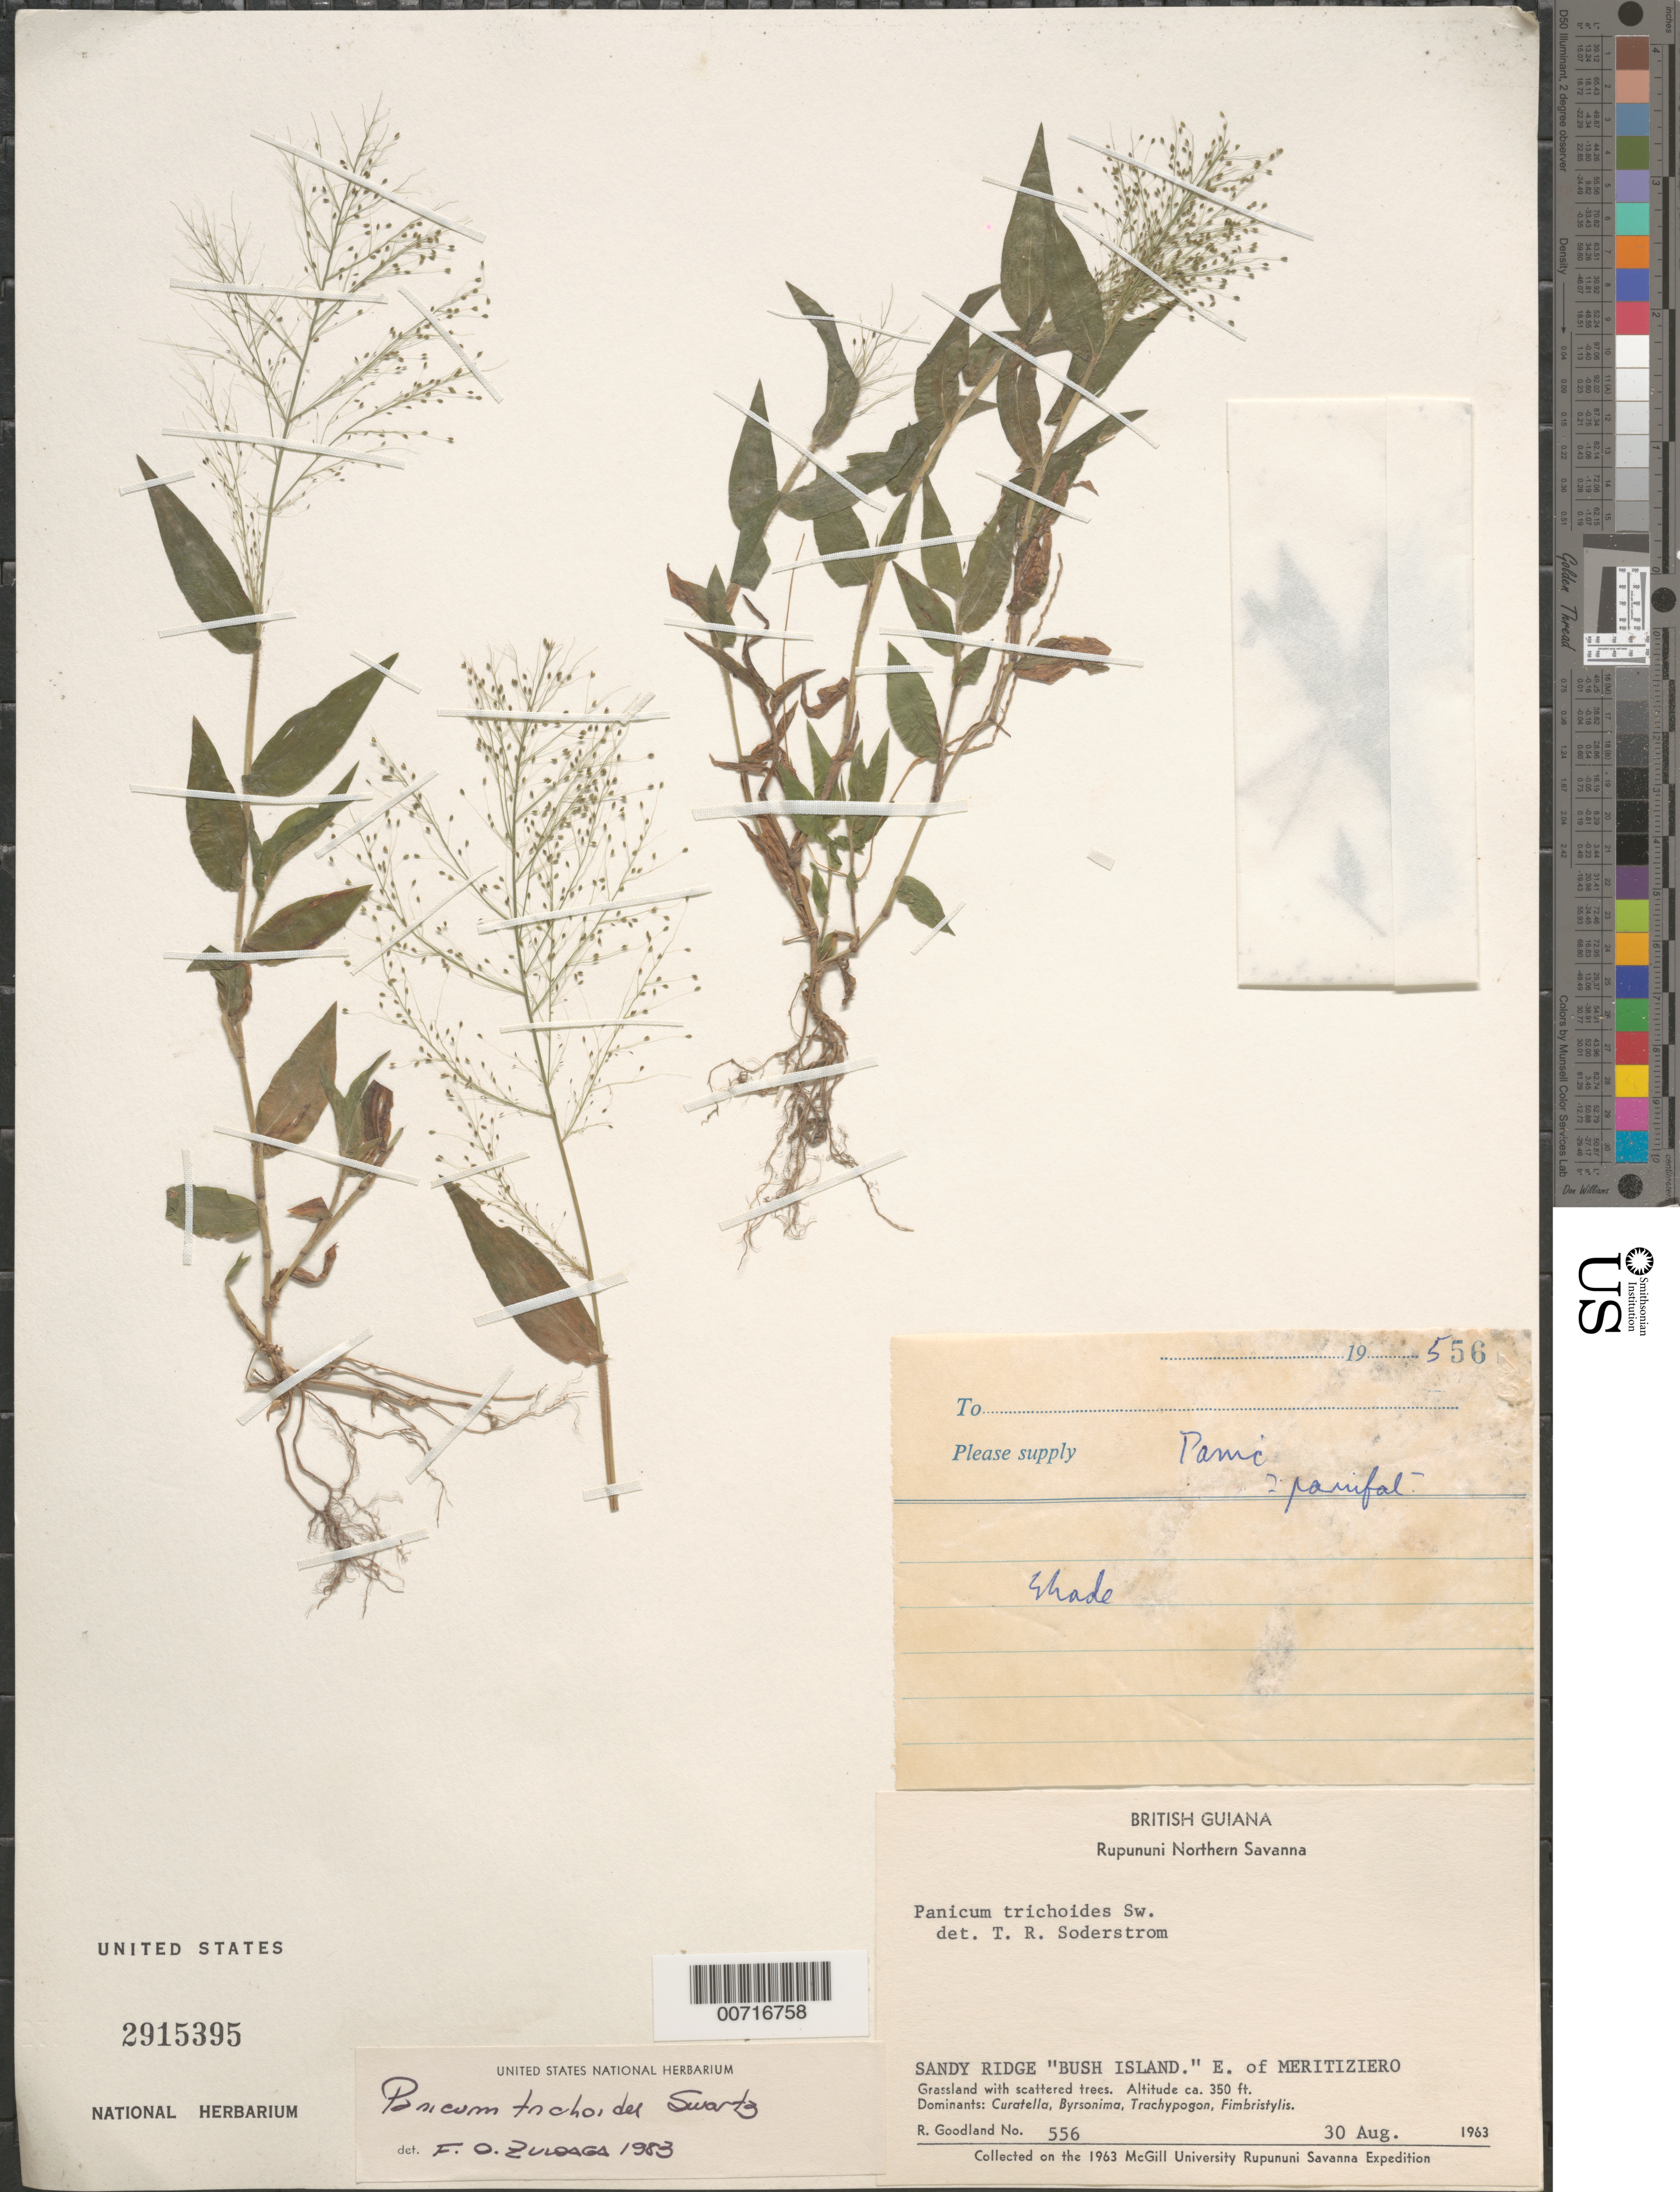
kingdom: Plantae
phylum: Tracheophyta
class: Liliopsida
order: Poales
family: Poaceae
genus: Panicum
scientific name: Panicum trichoides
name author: Sw.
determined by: Zuloaga, F. O.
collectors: R. Goodland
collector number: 556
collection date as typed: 30-Aug-63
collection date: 1963-08-30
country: Guyana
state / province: U. Takutu-U. Essequibo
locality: Rupununi Northern Savanna, E of Meritiziero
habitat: Sandy ridge, "Bush Island". Grassland with scattered trees. Dominants: Curatella, Byrsonima, Trachypogon, Fimbristylis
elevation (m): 107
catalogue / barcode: US 2915395